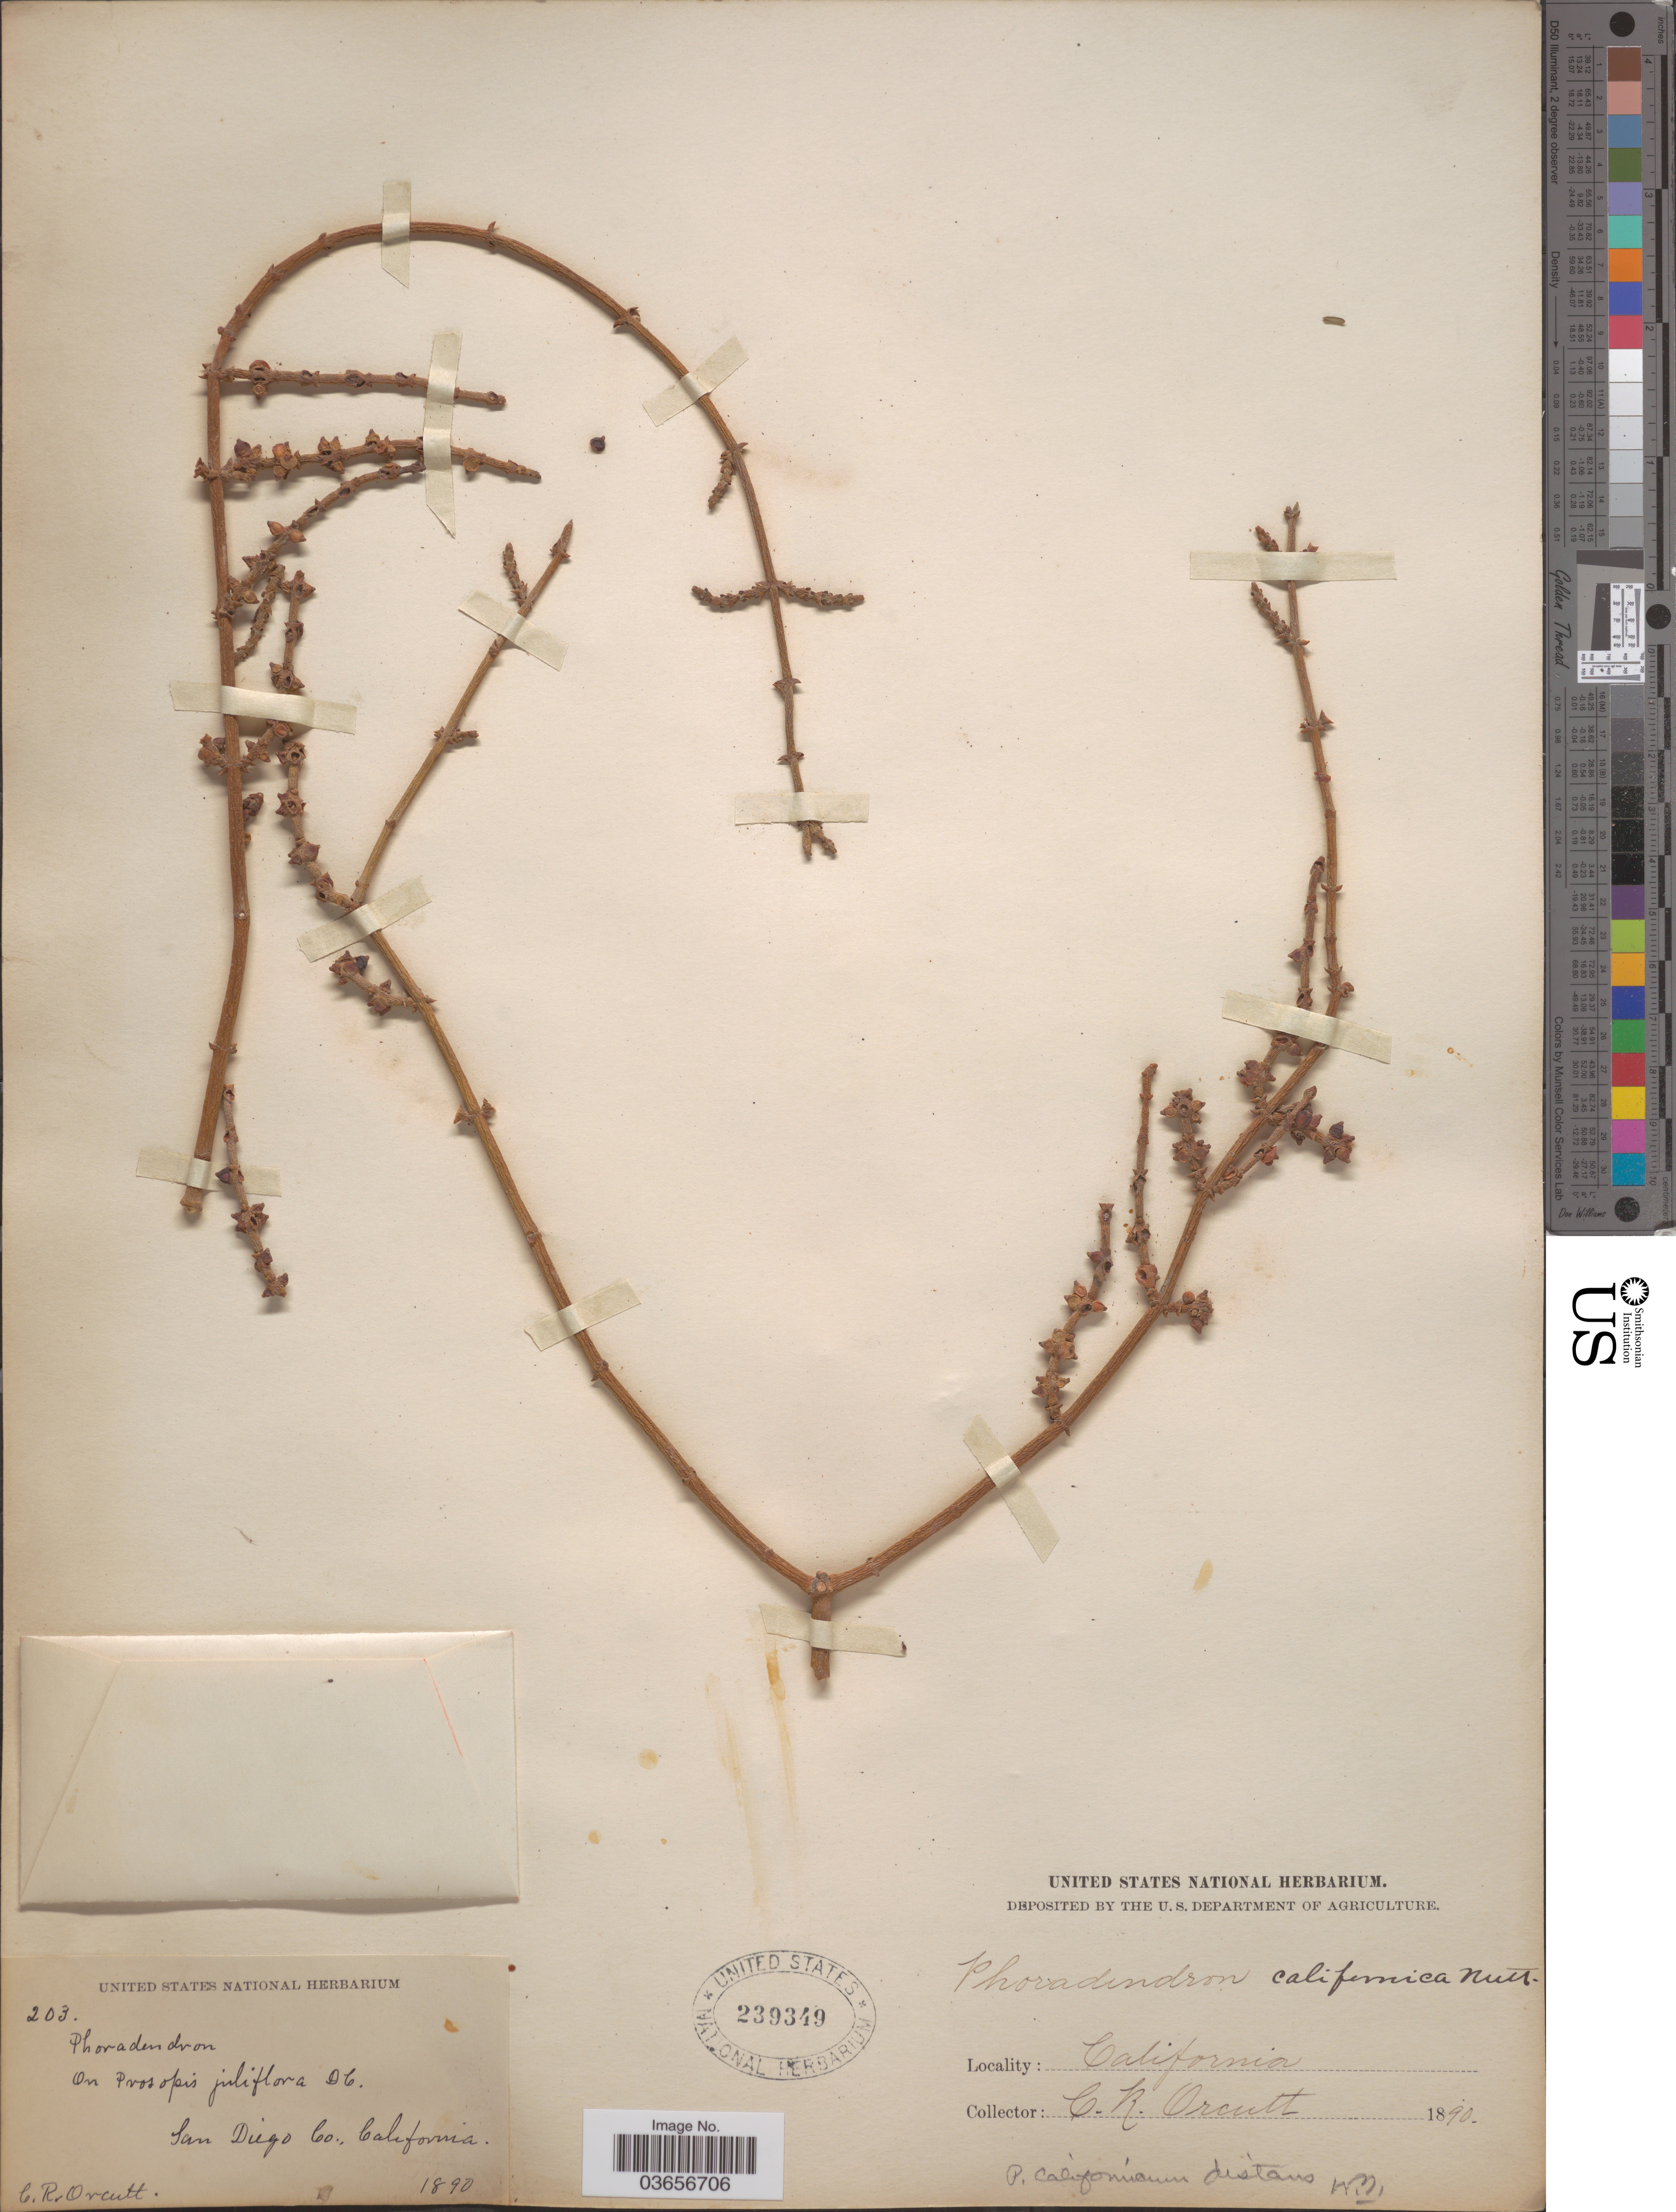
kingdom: Plantae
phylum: Tracheophyta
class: Magnoliopsida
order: Santalales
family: Viscaceae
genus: Phoradendron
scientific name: Phoradendron californicum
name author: Nutt.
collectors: C. R. Orcutt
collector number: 203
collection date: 1890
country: United States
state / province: California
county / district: San Diego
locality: San Diego Co.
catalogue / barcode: US 239349